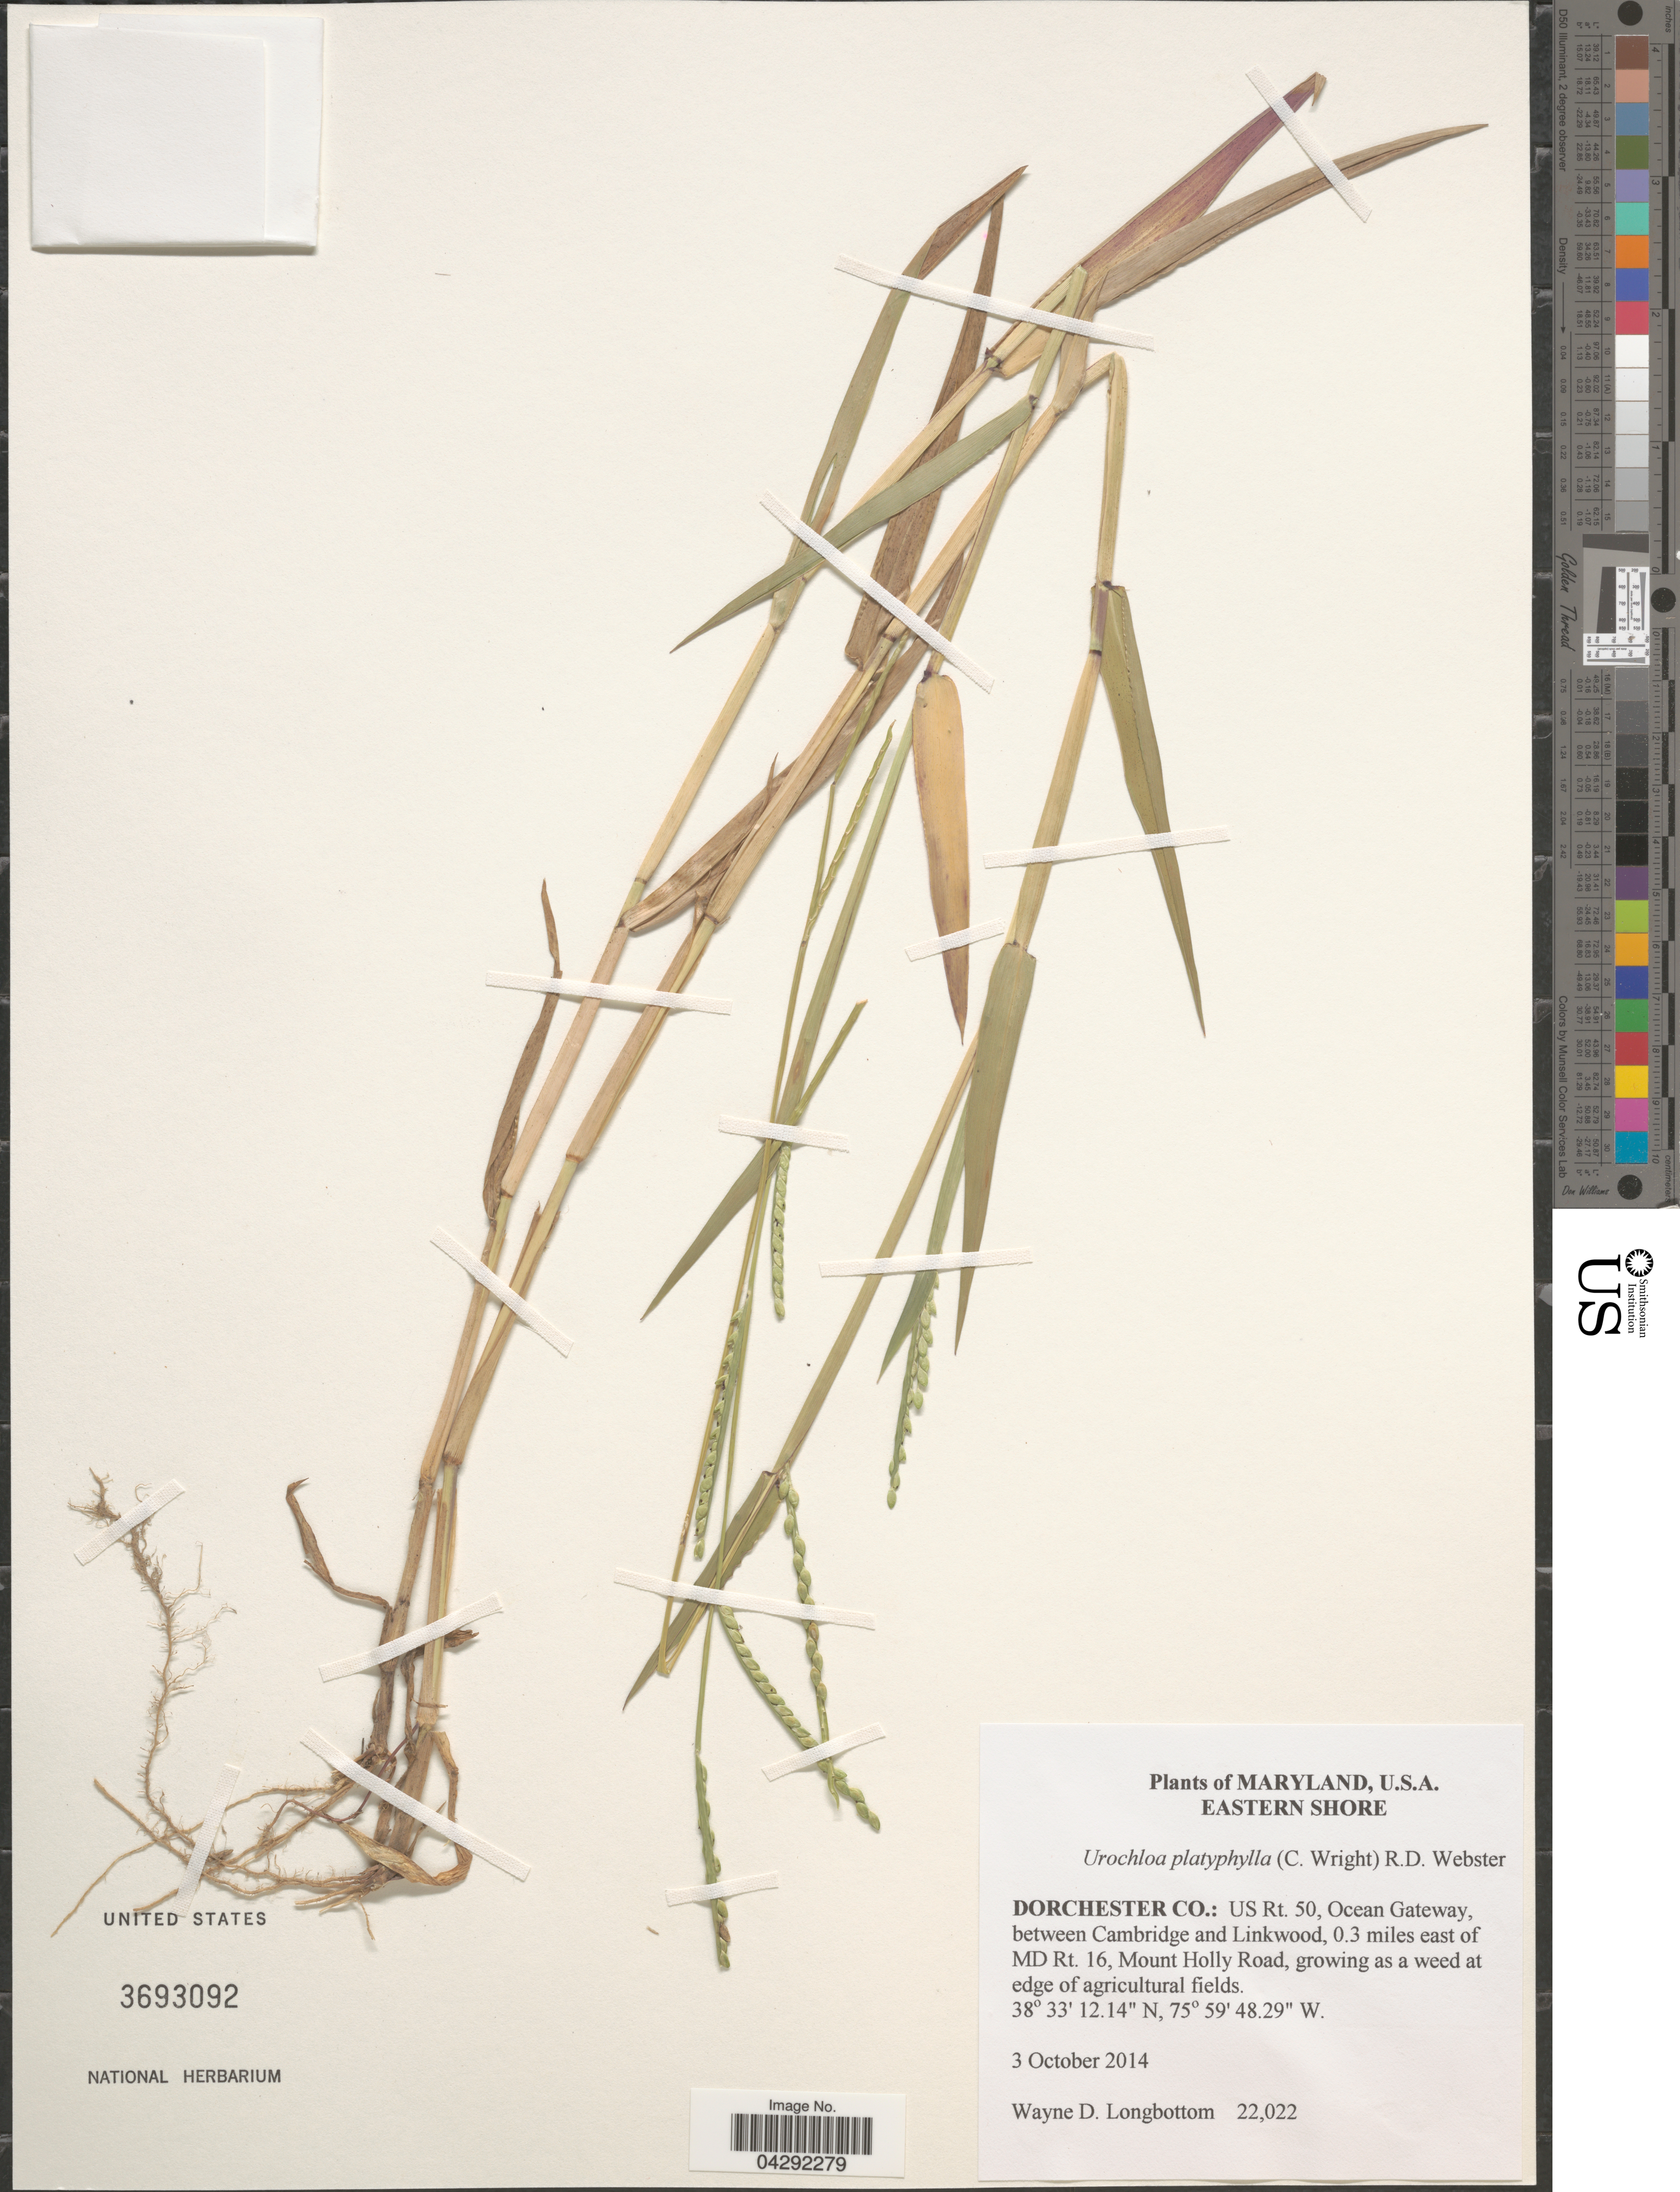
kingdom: Plantae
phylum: Tracheophyta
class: Liliopsida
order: Poales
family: Poaceae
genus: Urochloa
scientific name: Urochloa platyphylla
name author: (Munro ex C. Wright) R.D. Webster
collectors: W. D. Longbottom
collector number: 22022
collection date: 2014-10-03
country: United States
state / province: Maryland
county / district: Dorchester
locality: Eastern Shore. Dorchester Co.: US Rt. 50, Ocean Gateway, between Cambridge and Linkwood, 0.3 miles east of MD Rt. 16, Mount Holly Road, growing as a weed at edge of agricultural fields.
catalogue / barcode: US 3693092